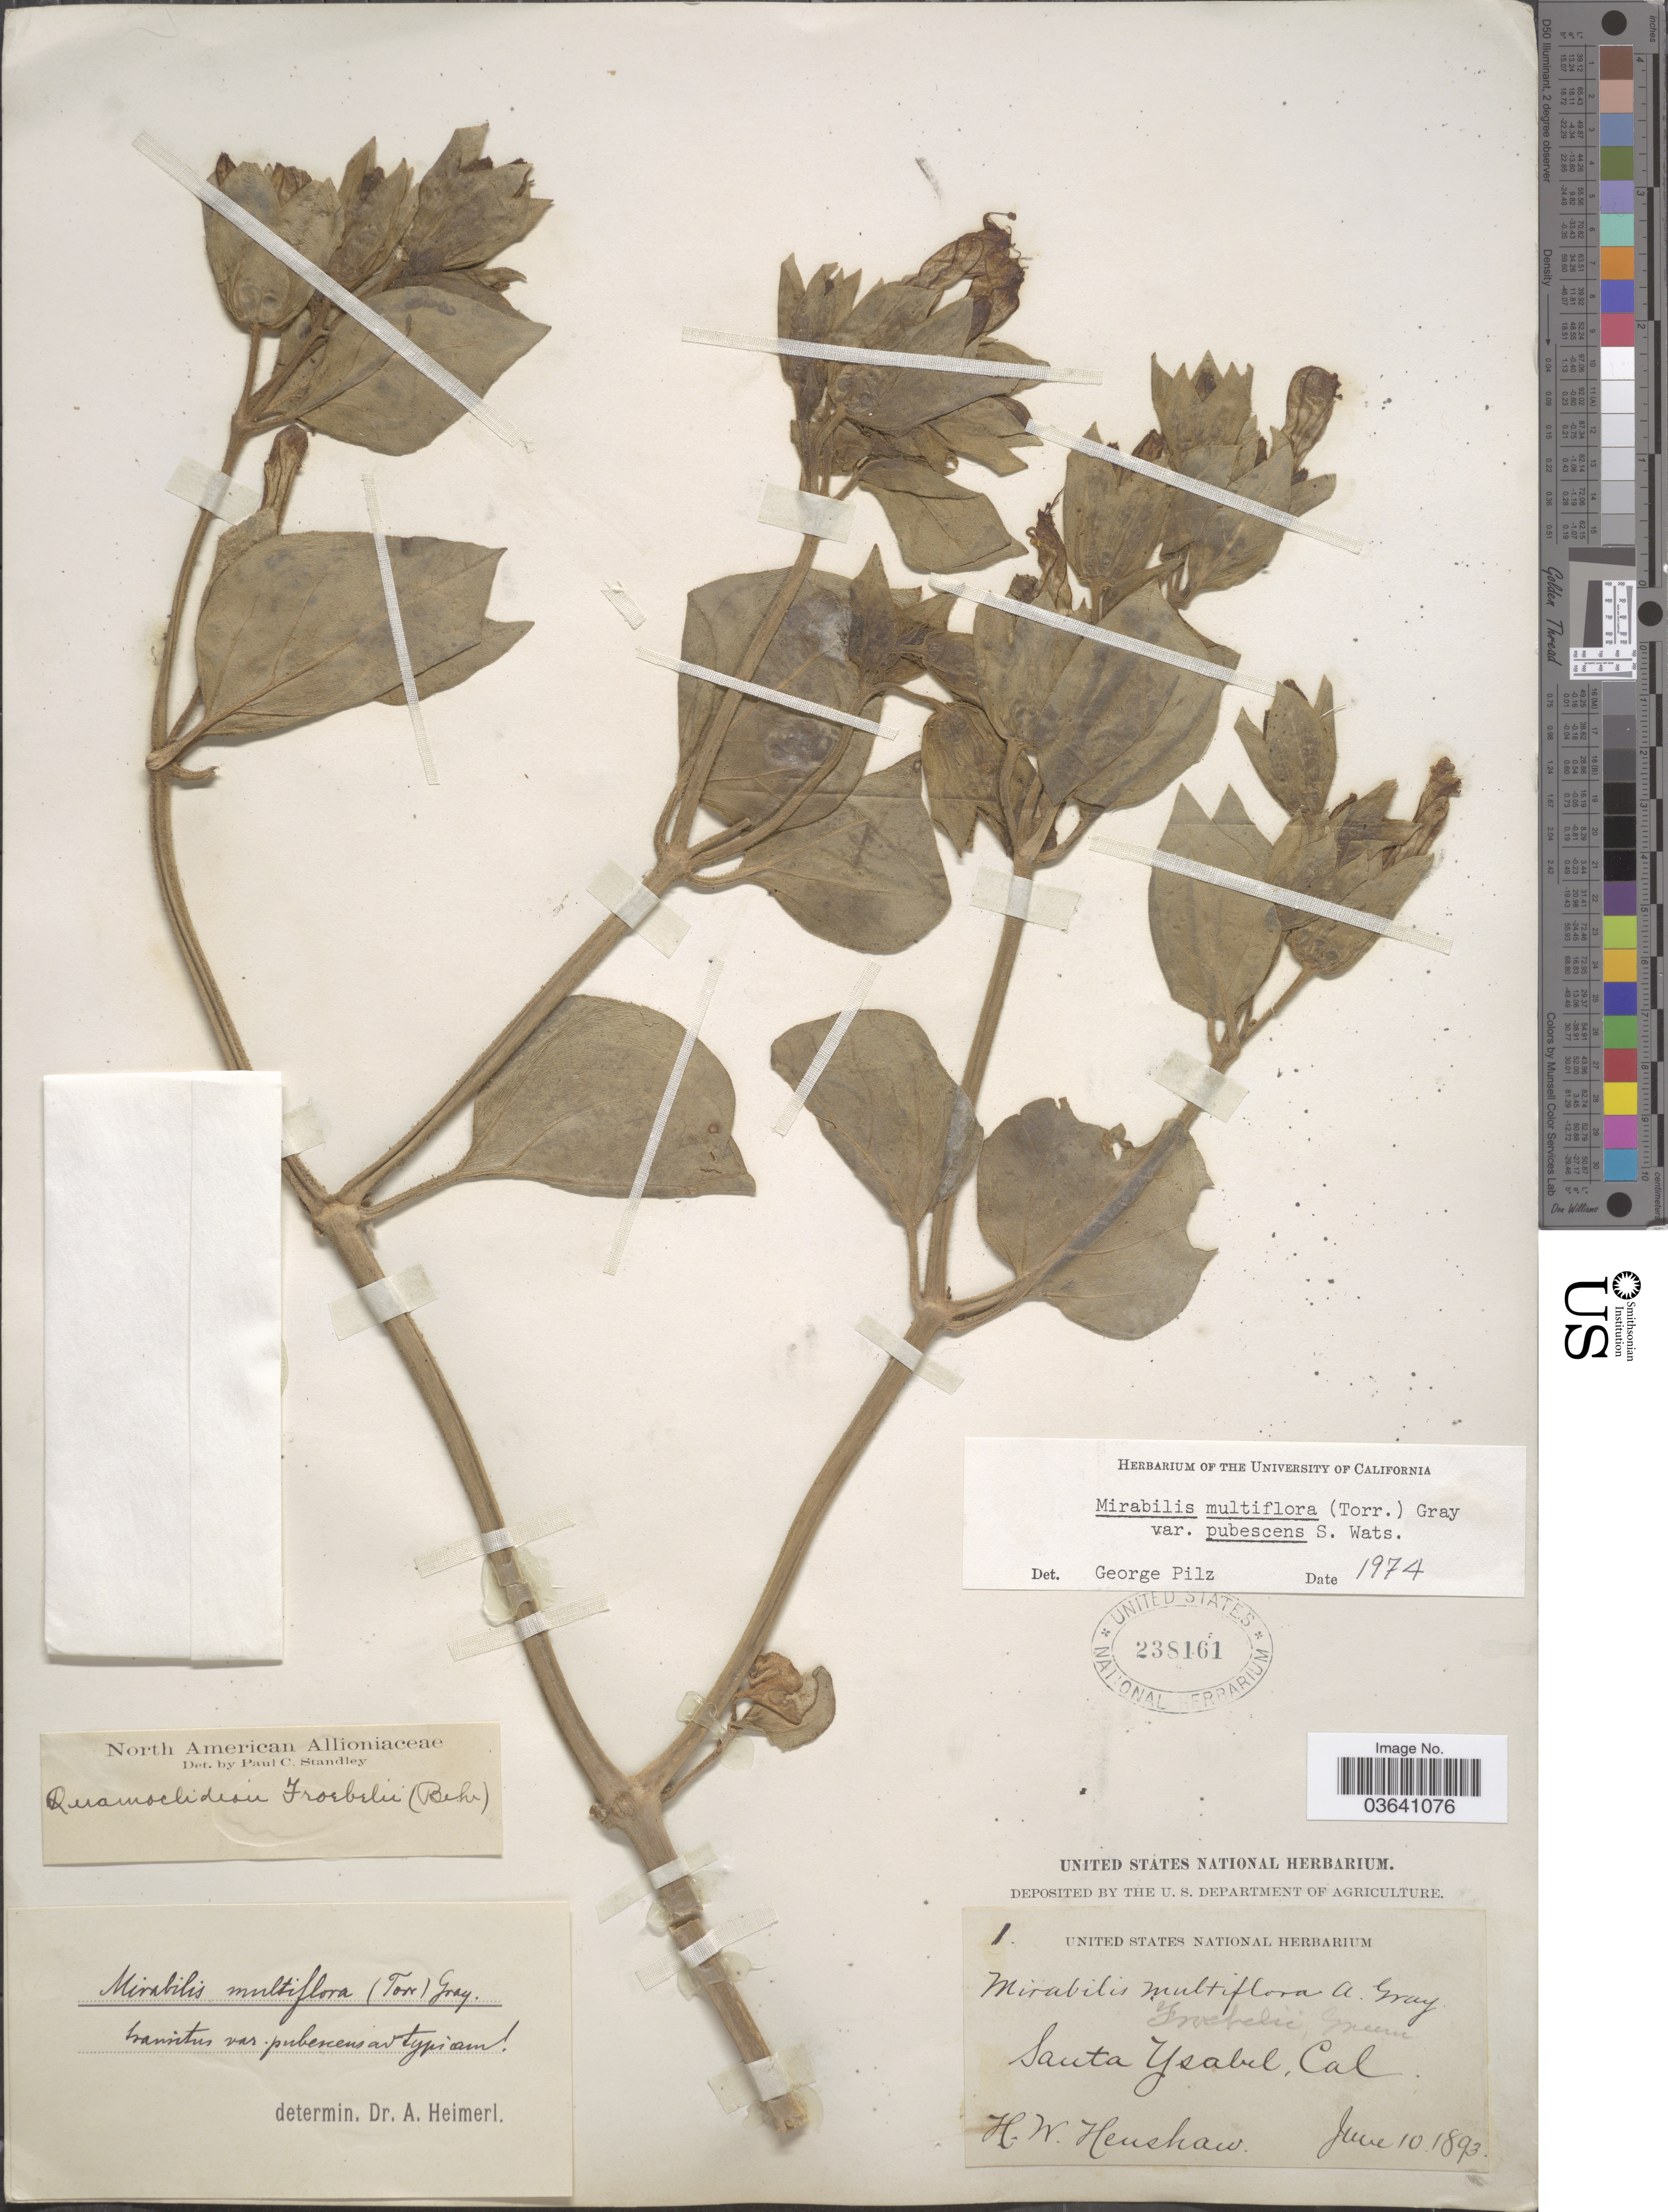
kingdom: Plantae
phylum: Tracheophyta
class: Magnoliopsida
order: Caryophyllales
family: Nyctaginaceae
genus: Mirabilis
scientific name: Mirabilis multiflora var. pubescens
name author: (Torr.) A. Gray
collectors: H. Henshaw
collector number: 1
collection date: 1893-06-10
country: United States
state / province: California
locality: Santa Ysabel.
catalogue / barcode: US 238161